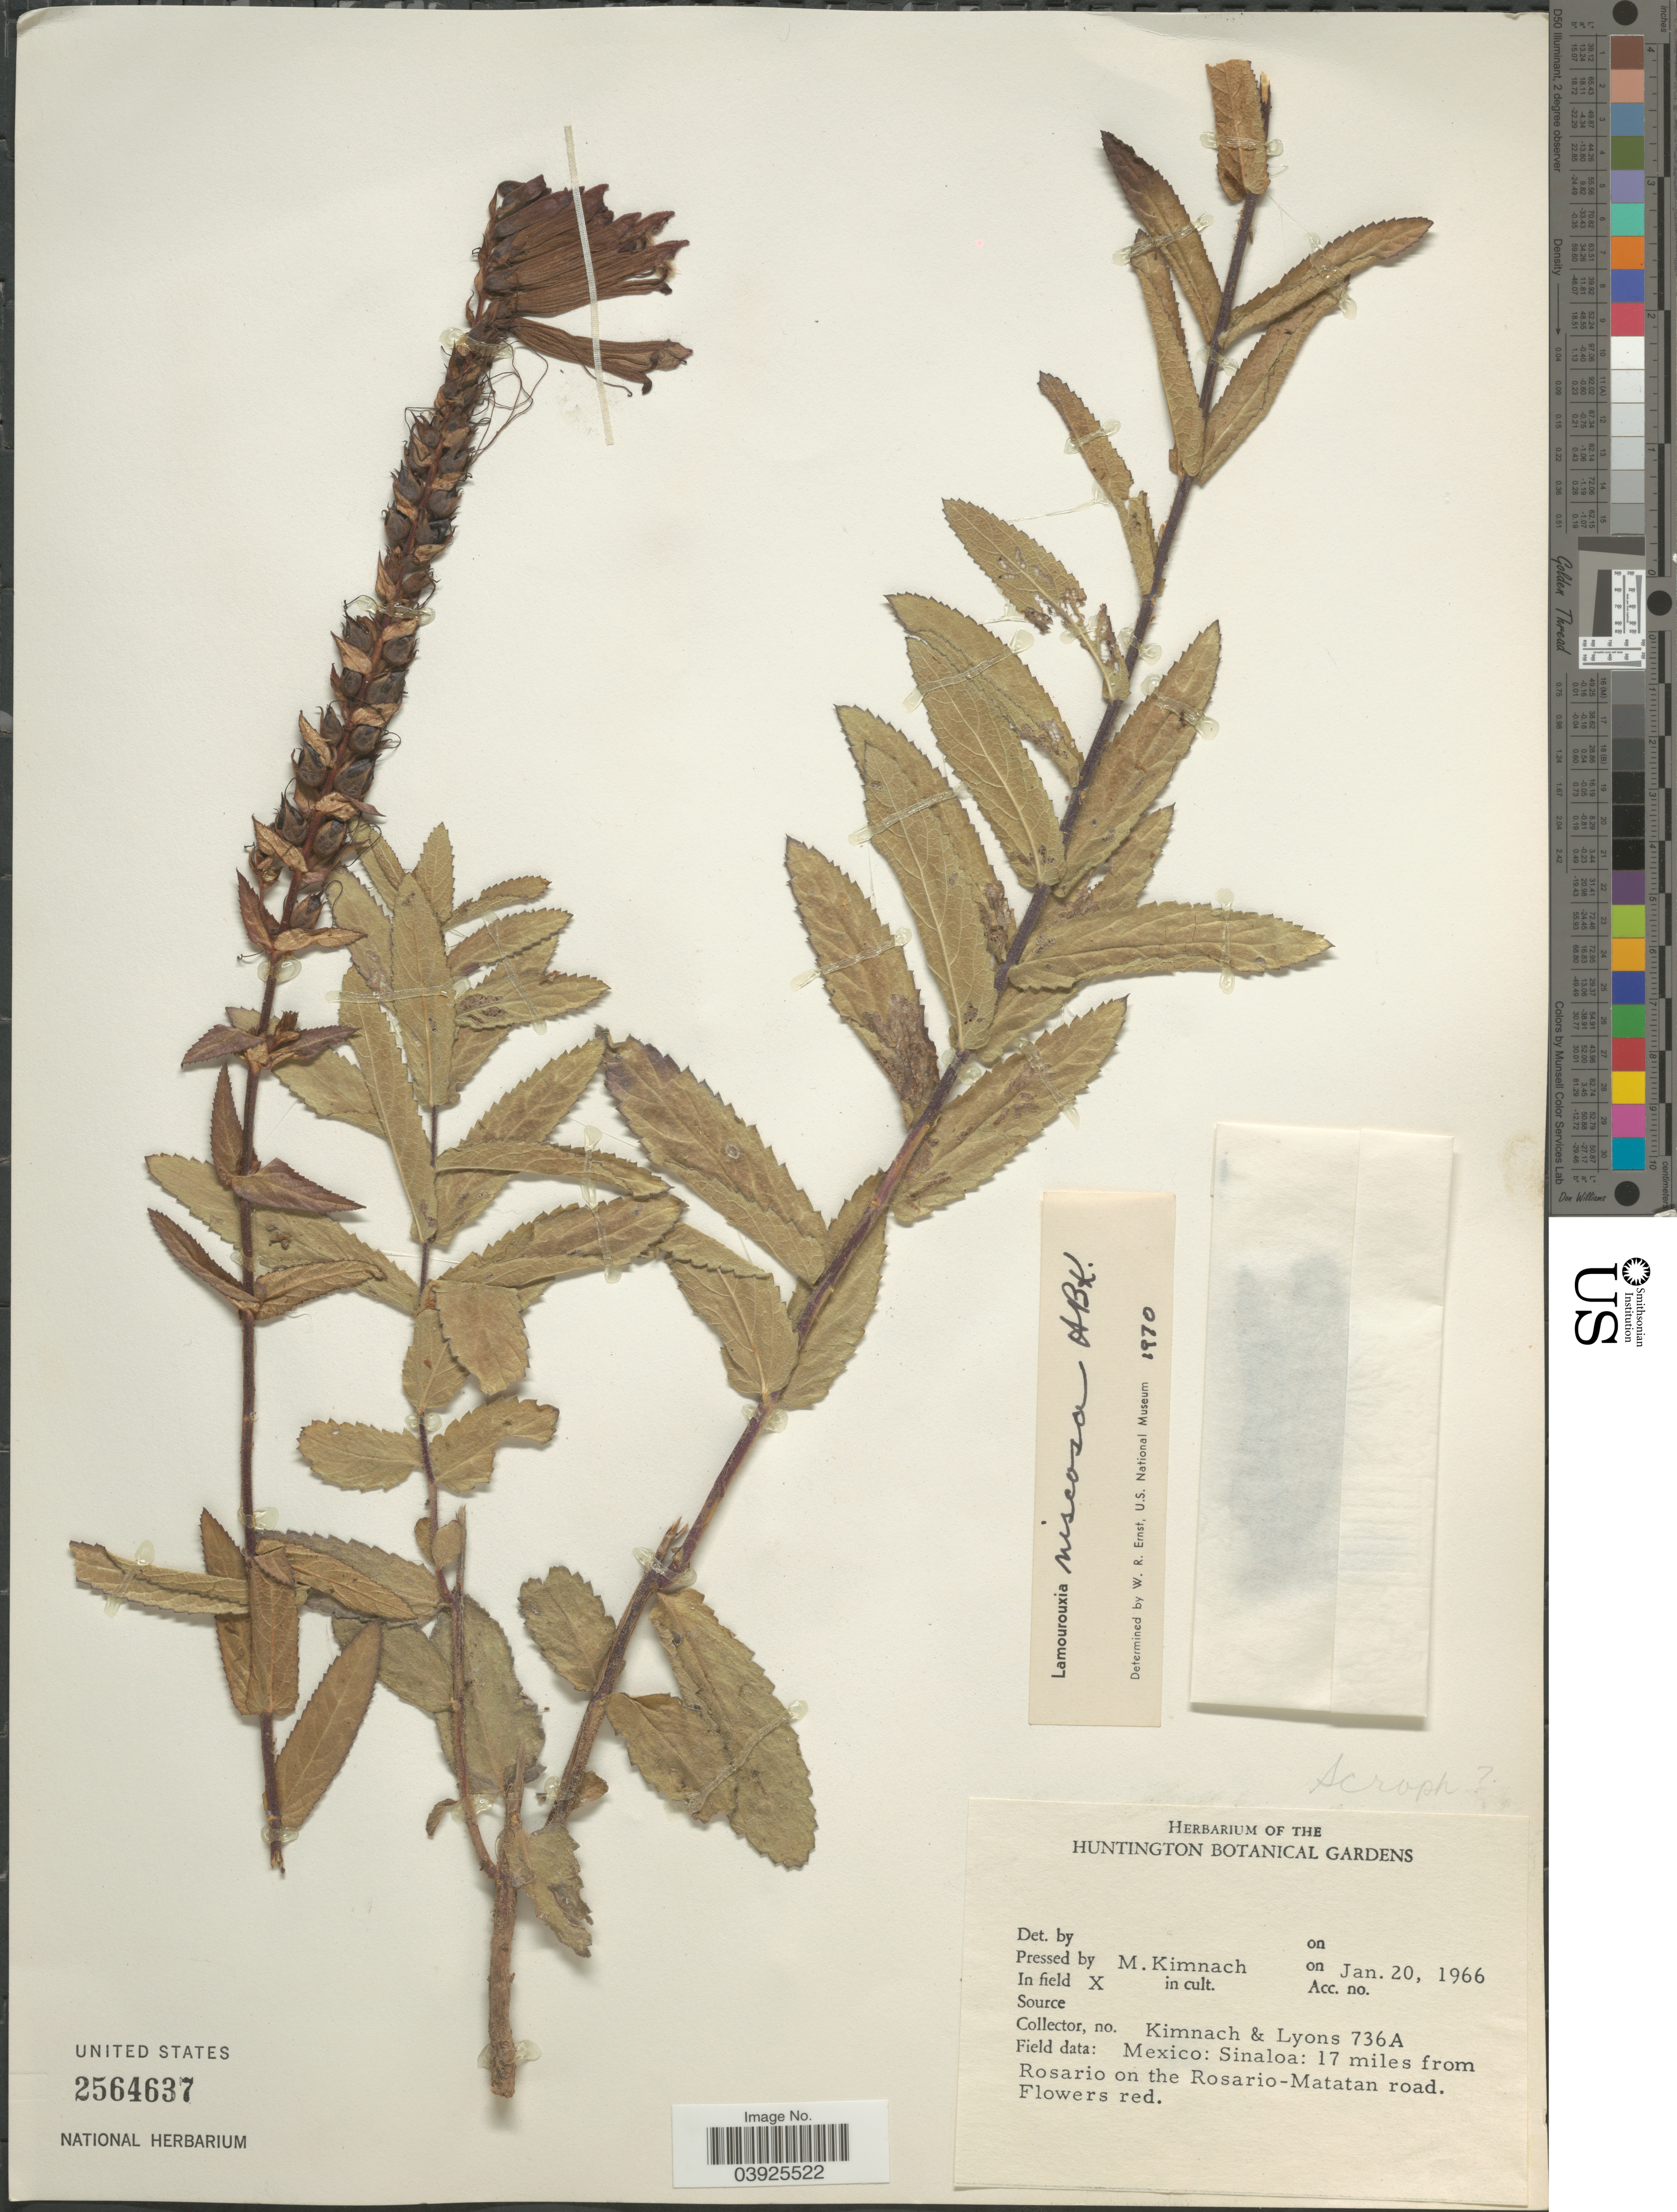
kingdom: Plantae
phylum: Tracheophyta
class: Magnoliopsida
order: Lamiales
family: Orobanchaceae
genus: Lamourouxia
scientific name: Lamourouxia viscosa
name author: Kunth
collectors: M. W. Kimnach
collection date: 1966-01-20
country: United States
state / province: California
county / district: Los Angeles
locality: Huntington Botanical Gardens.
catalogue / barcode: US 2564637